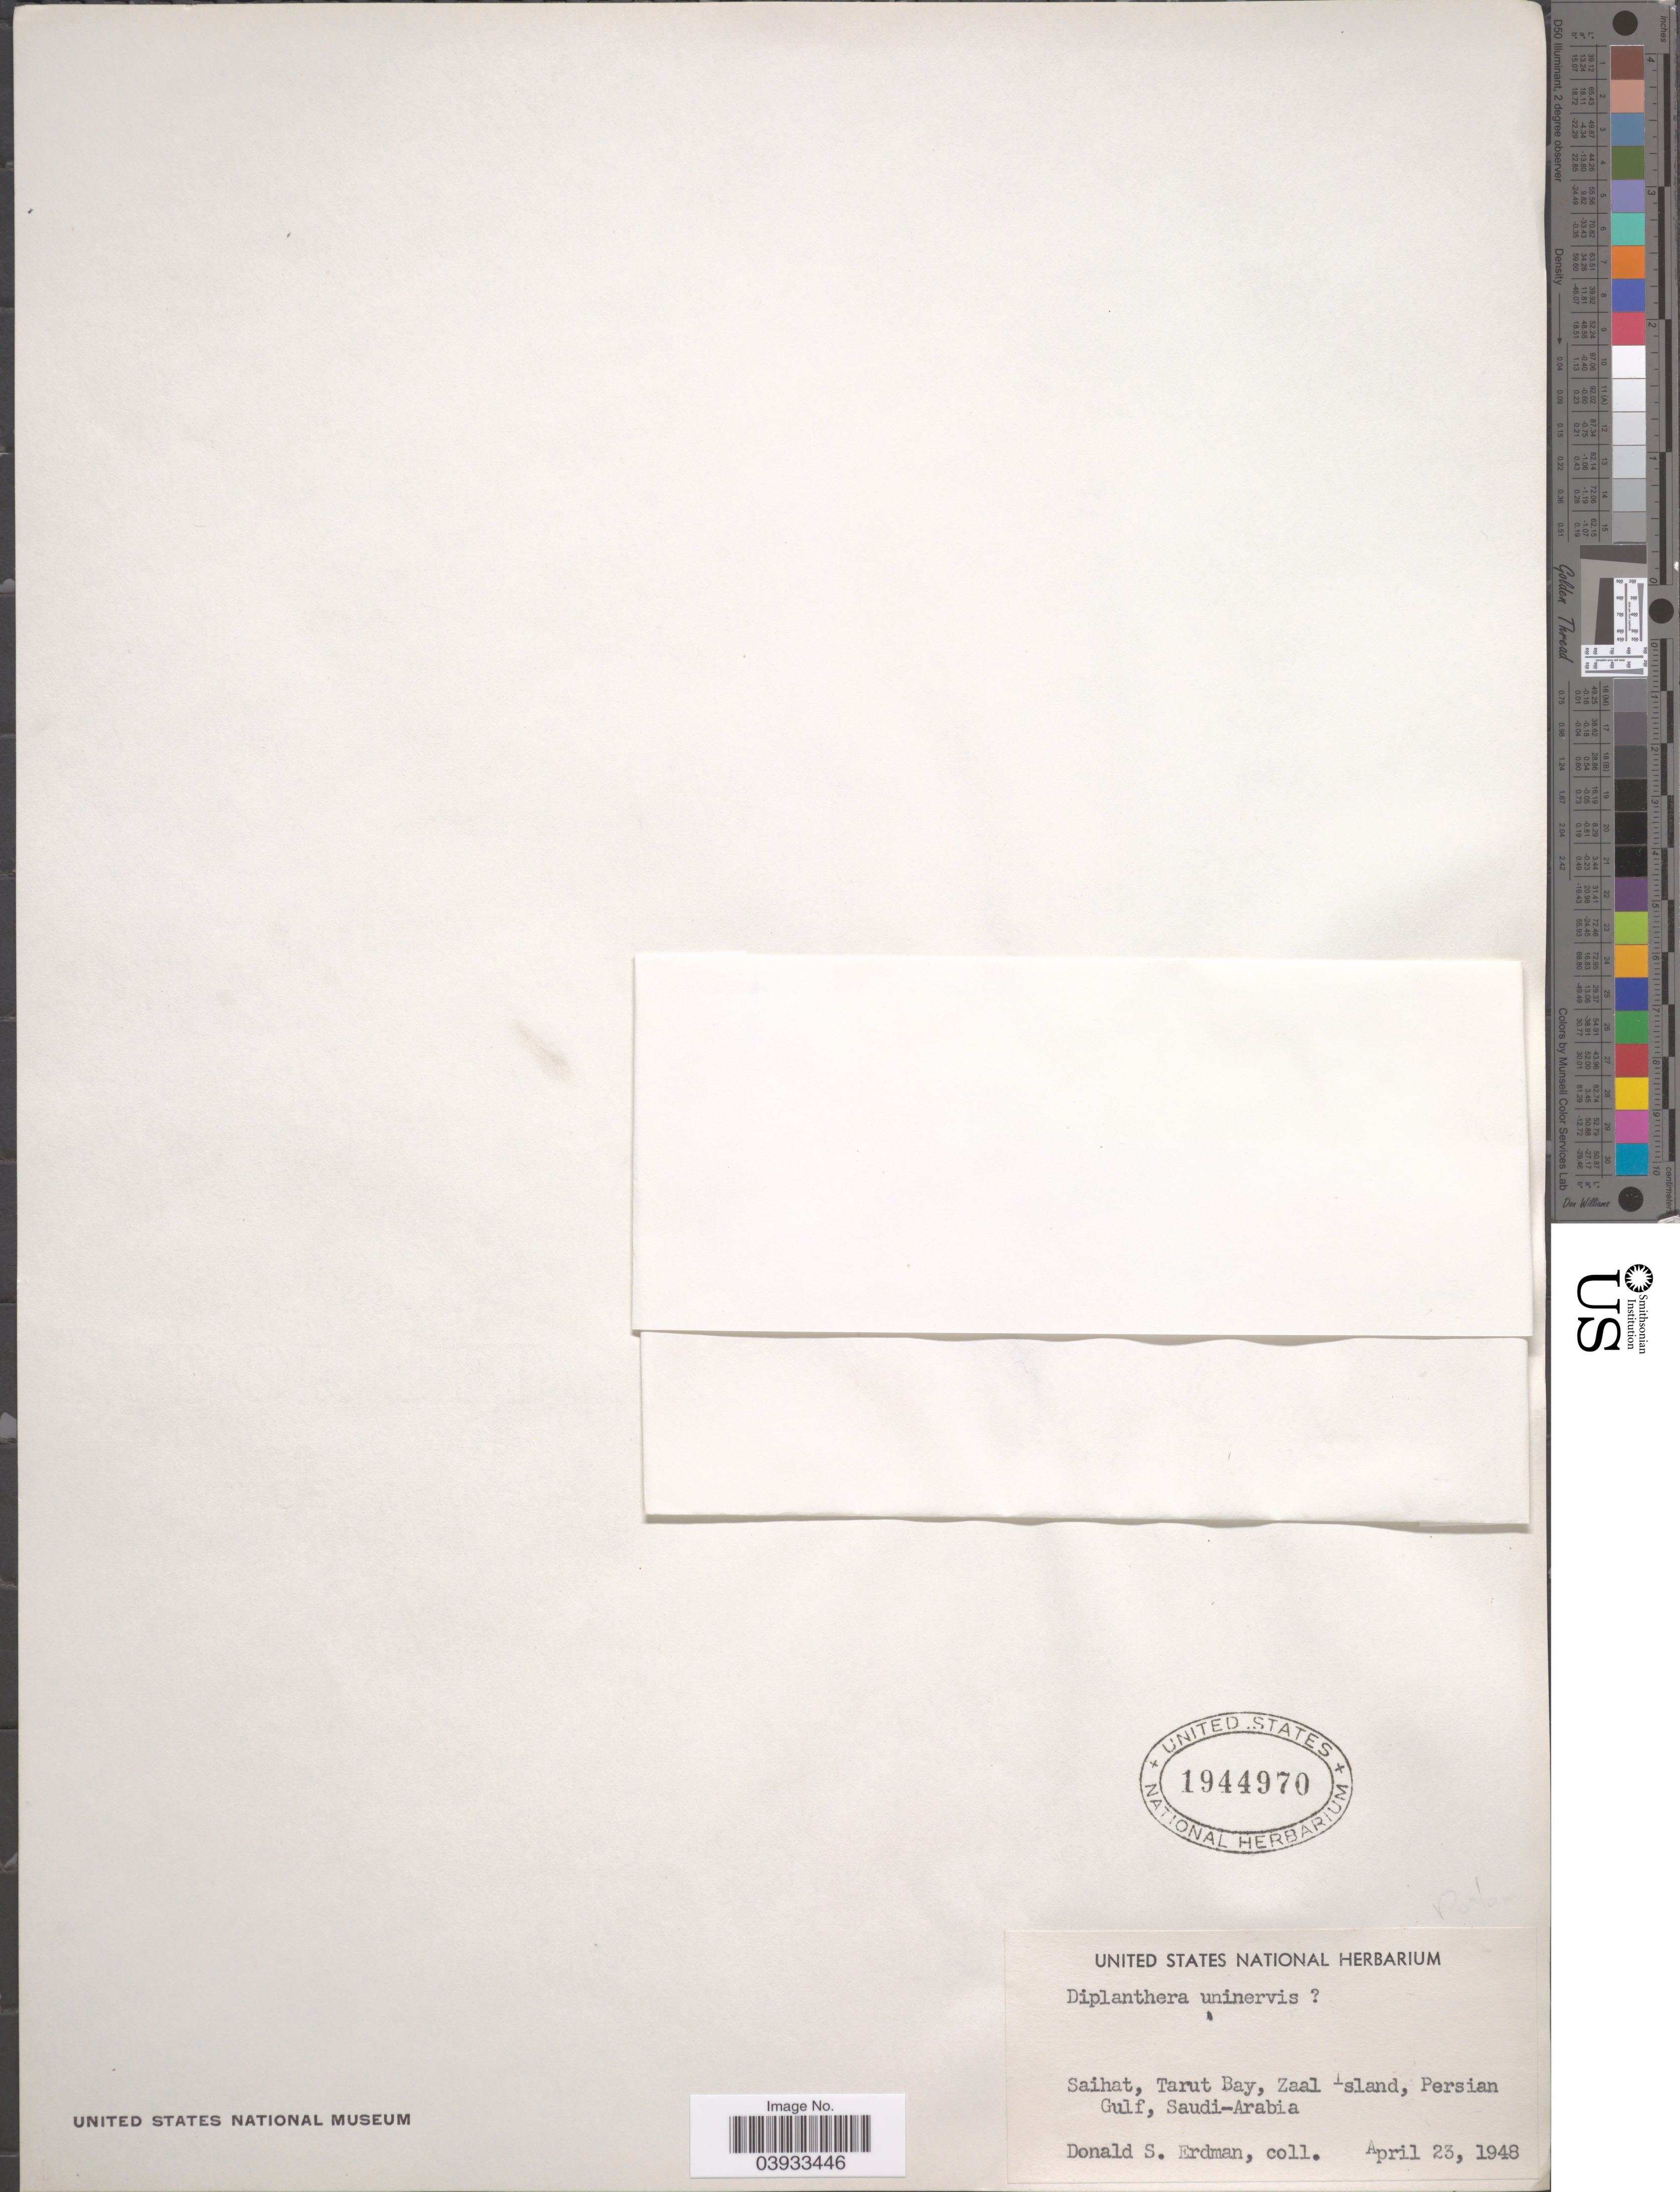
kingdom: Plantae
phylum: Tracheophyta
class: Liliopsida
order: Alismatales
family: Cymodoceaceae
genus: Halodule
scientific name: Halodule uninervis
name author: (Forssk.) Asch.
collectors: D. Erdman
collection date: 1948-04-23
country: Singapore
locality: Saihat, Tarut Bay, Zaal Island, Persian Gulf.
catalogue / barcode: US 1944970